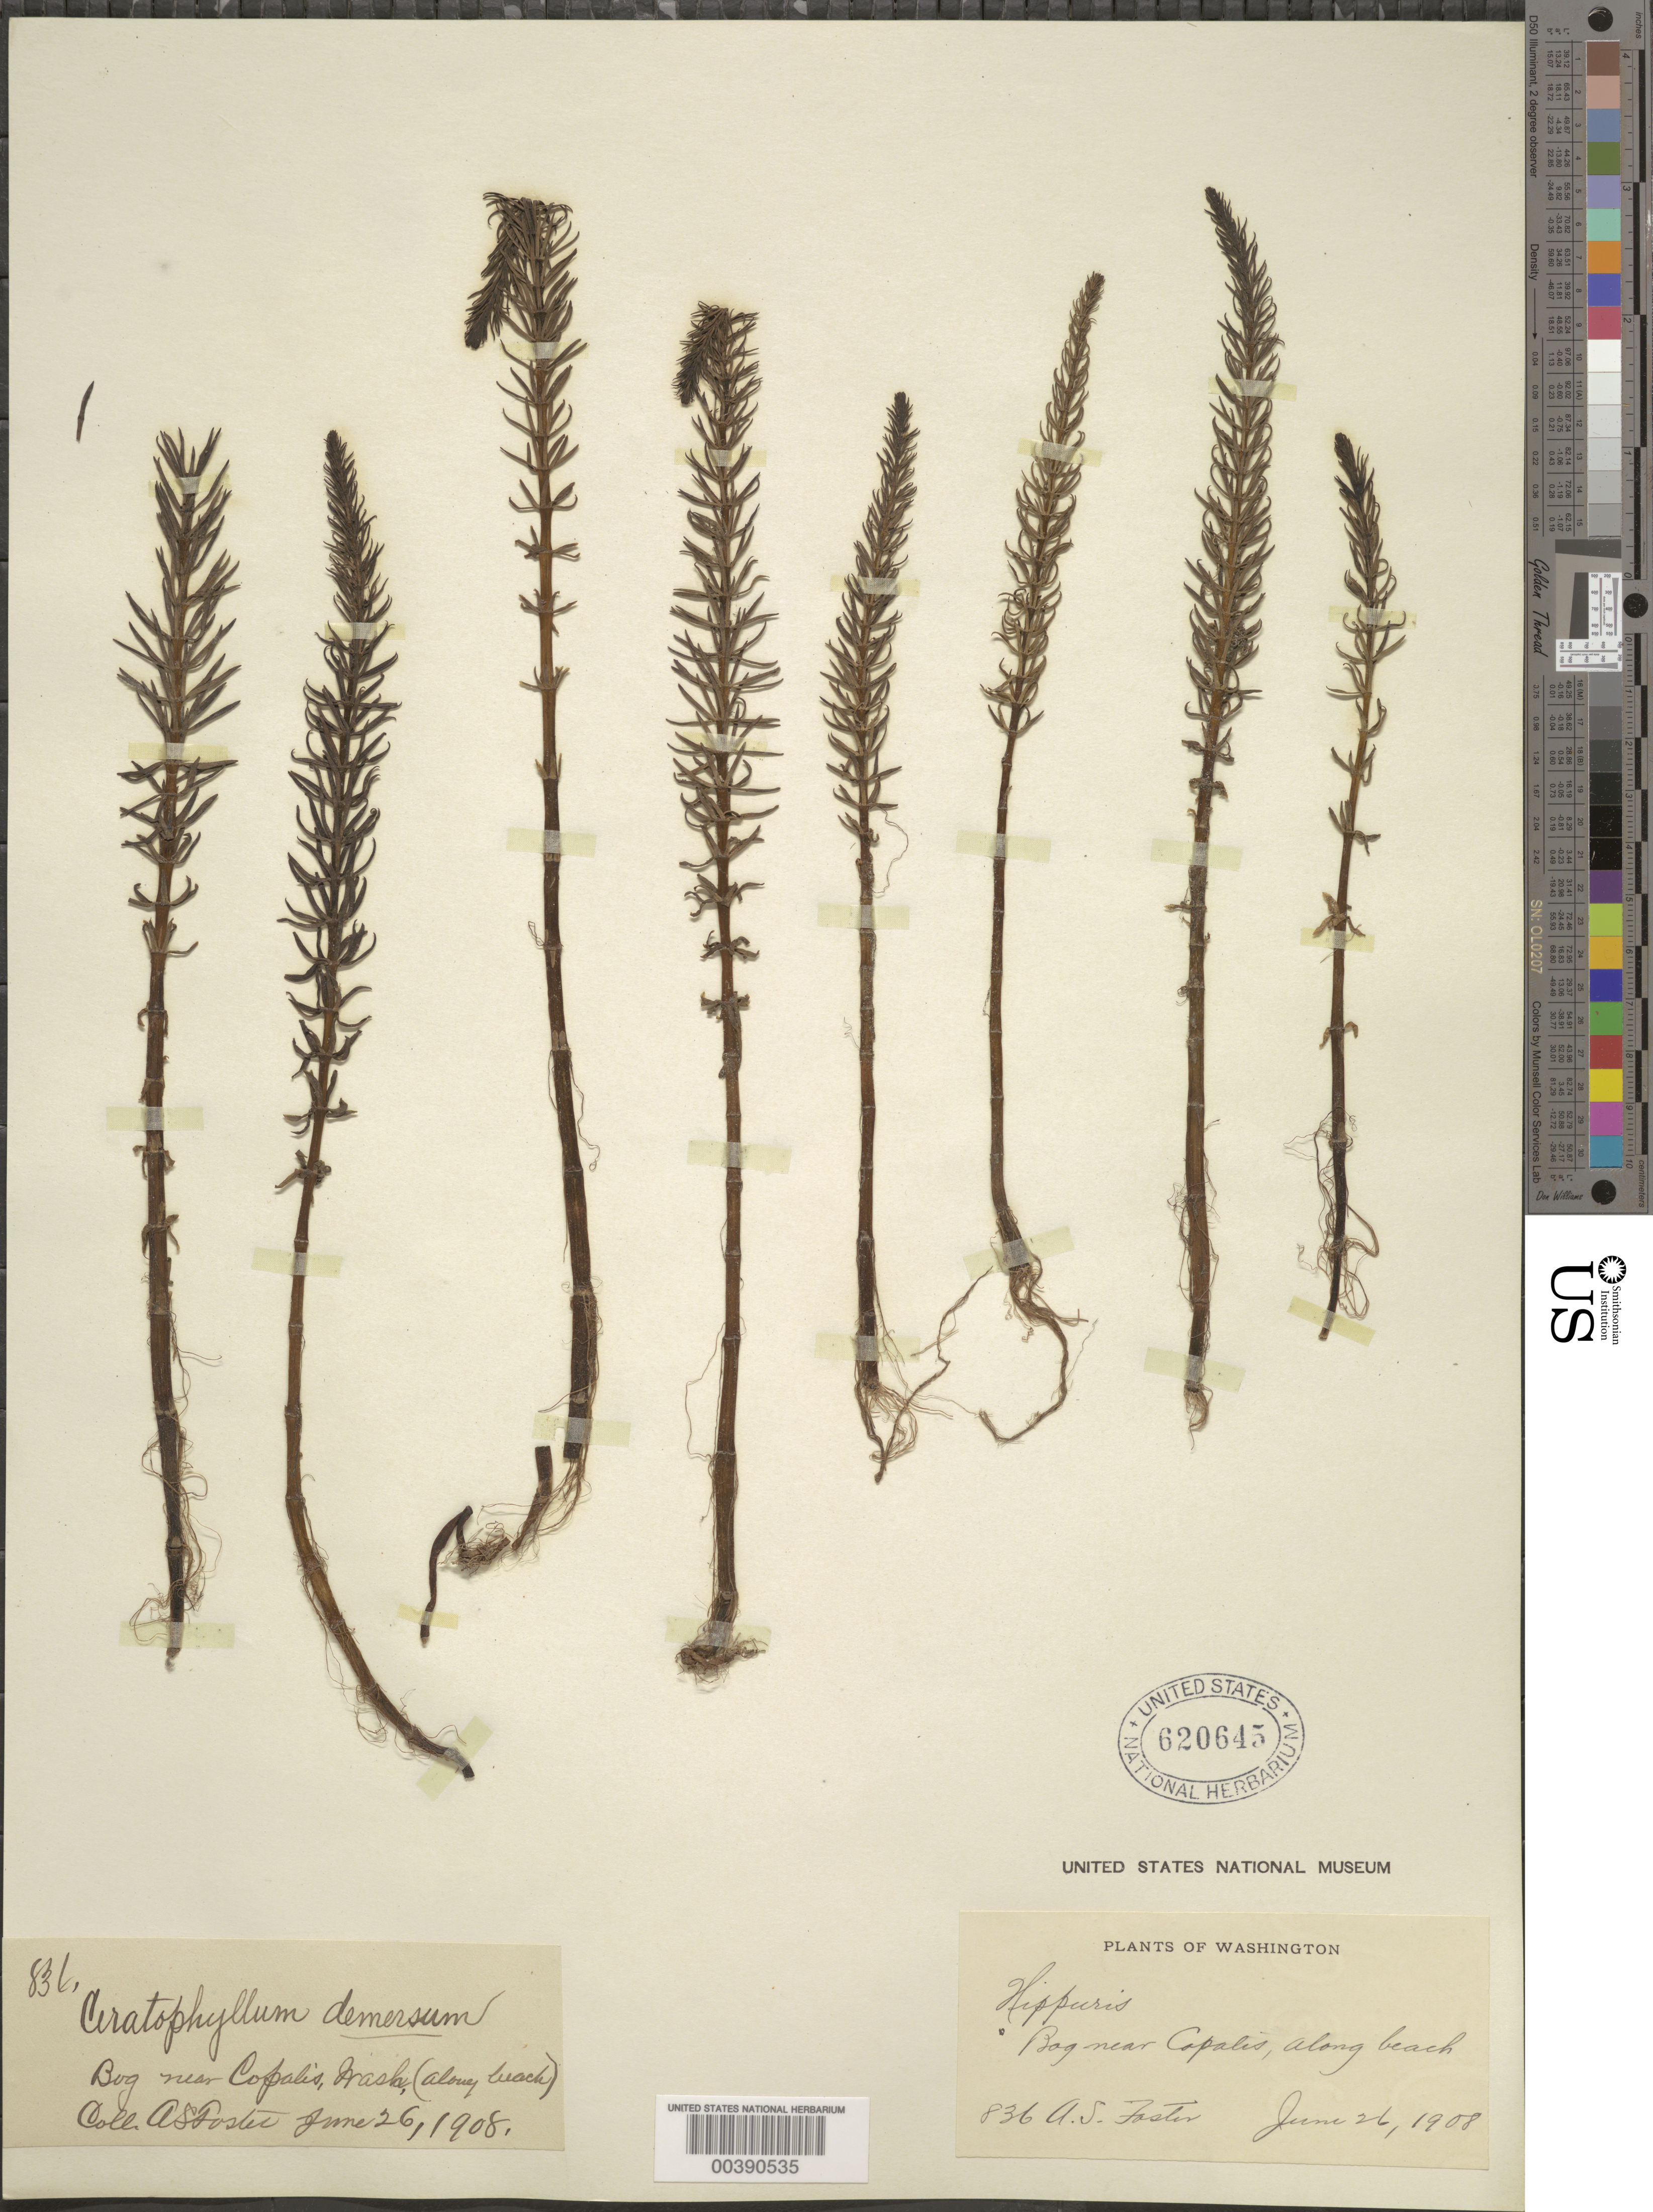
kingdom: Plantae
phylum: Tracheophyta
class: Magnoliopsida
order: Lamiales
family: Plantaginaceae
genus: Hippuris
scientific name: Hippuris vulgaris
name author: L.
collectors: A. S. Foster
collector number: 836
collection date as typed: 26 Jun 1908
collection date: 1908-06-26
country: United States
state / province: Washington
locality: Copalis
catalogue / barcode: US 620645